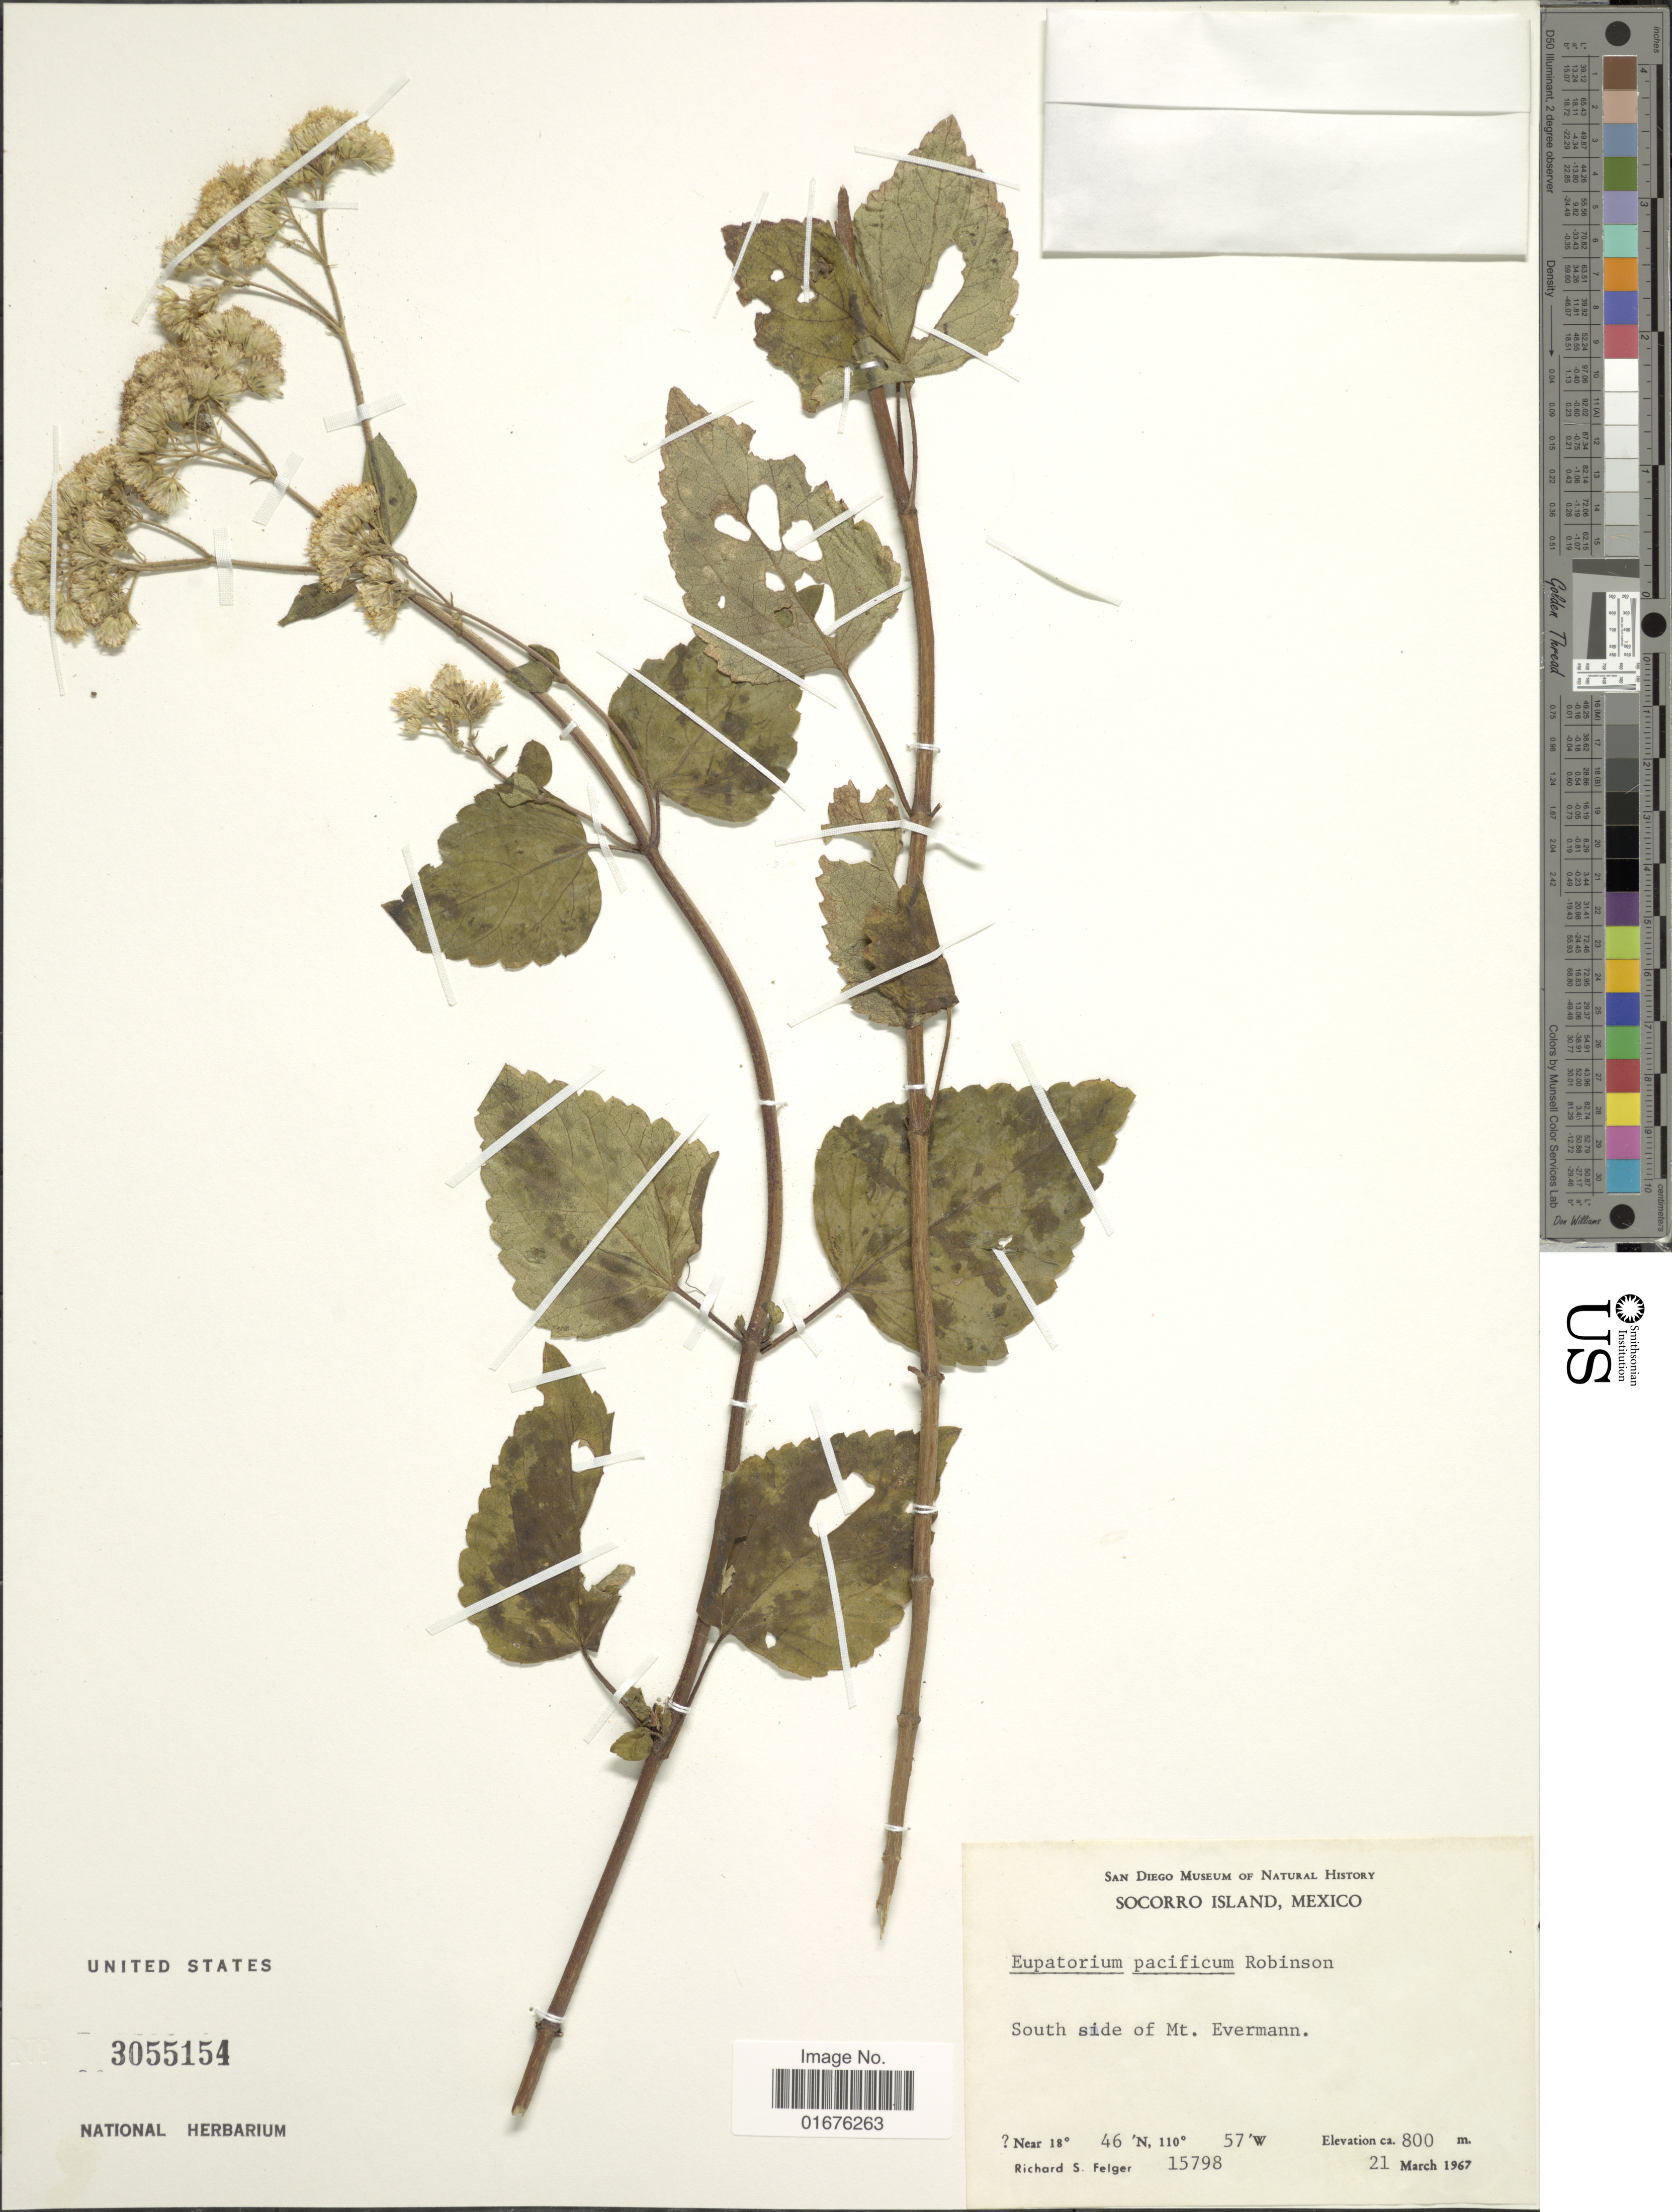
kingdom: Plantae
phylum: Tracheophyta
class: Magnoliopsida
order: Asterales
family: Asteraceae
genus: Ageratina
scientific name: Ageratina pacifica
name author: (B.L. Rob.) R.M. King & H. Rob.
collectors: R. S. Felger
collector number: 15798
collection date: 1967-03-21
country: Mexico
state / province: Colima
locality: Socorro Islands, South side of Mt. Evermann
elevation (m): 800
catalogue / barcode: US 3055154